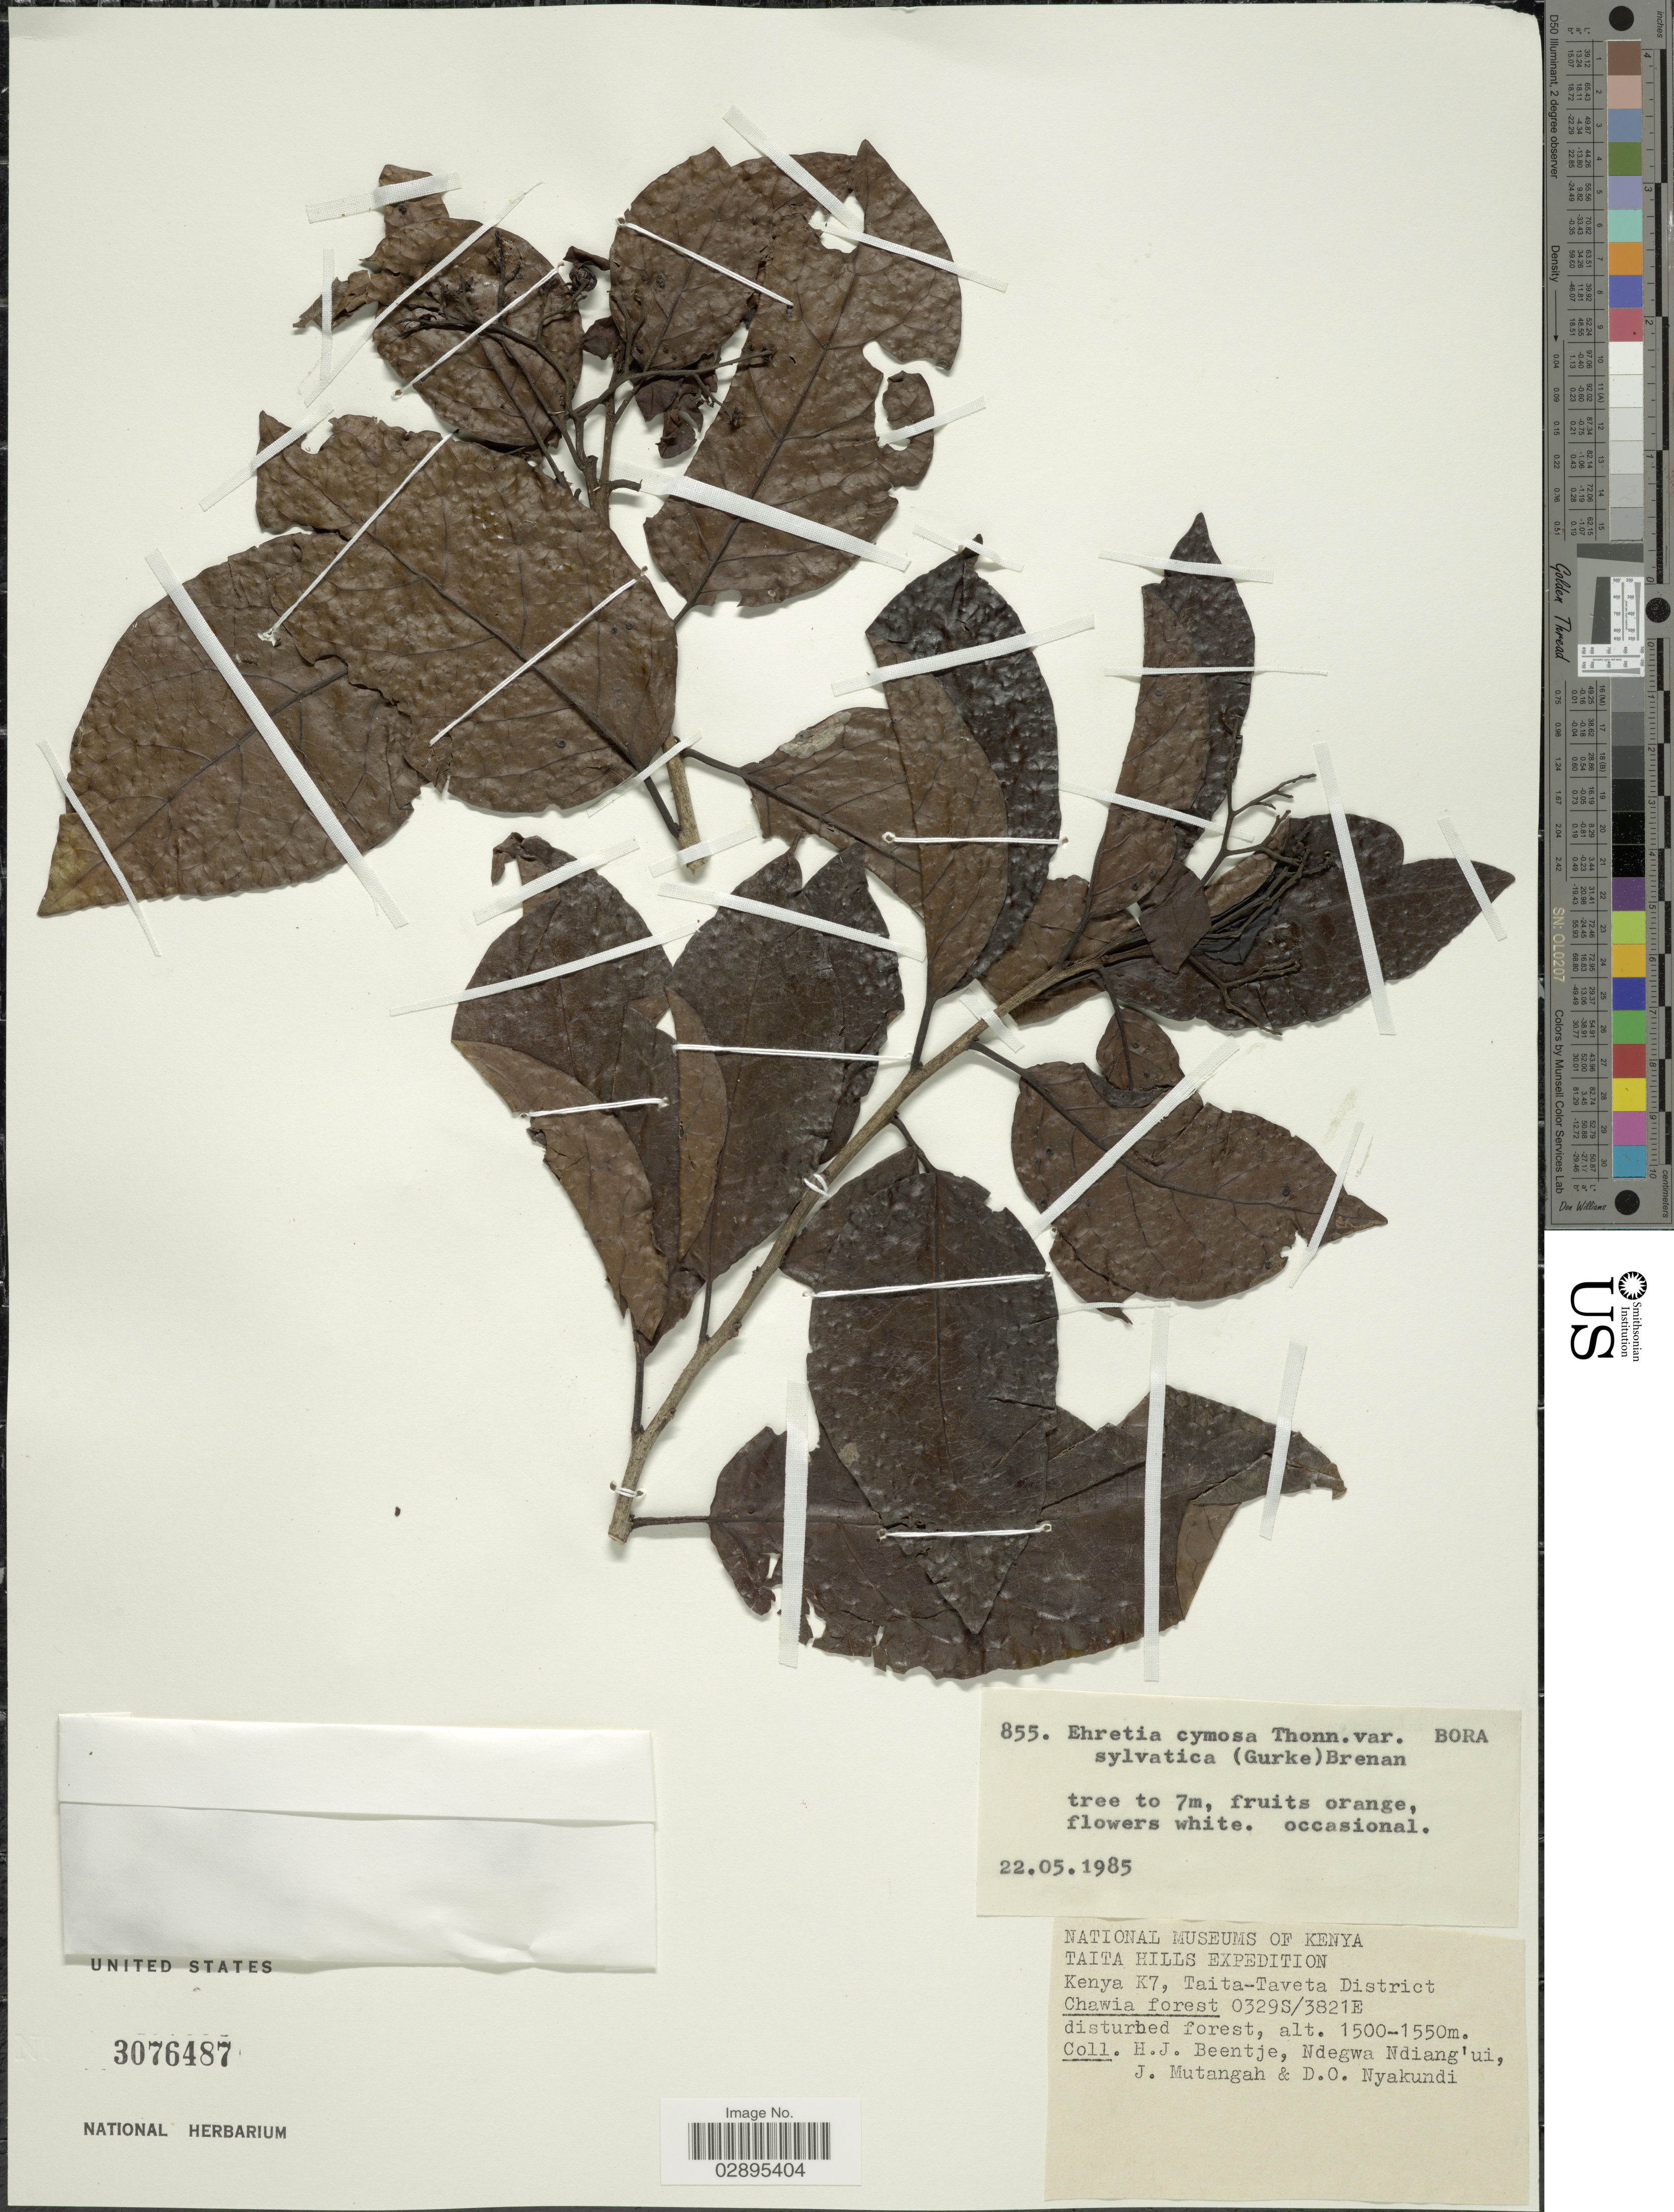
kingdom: Plantae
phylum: Tracheophyta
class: Magnoliopsida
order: Boraginales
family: Ehretiaceae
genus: Ehretia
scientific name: Ehretia cymosa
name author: Thonn.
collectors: H. J. Beentje, Ndegwa Ndiang'ui, J. Mutangah & D. Nyakundi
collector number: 855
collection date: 1985-05-22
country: Kenya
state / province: Taita Taveta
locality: Taita Hills. K7, Taita-Taveta District. Chawia forest.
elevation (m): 1500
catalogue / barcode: US 3076487